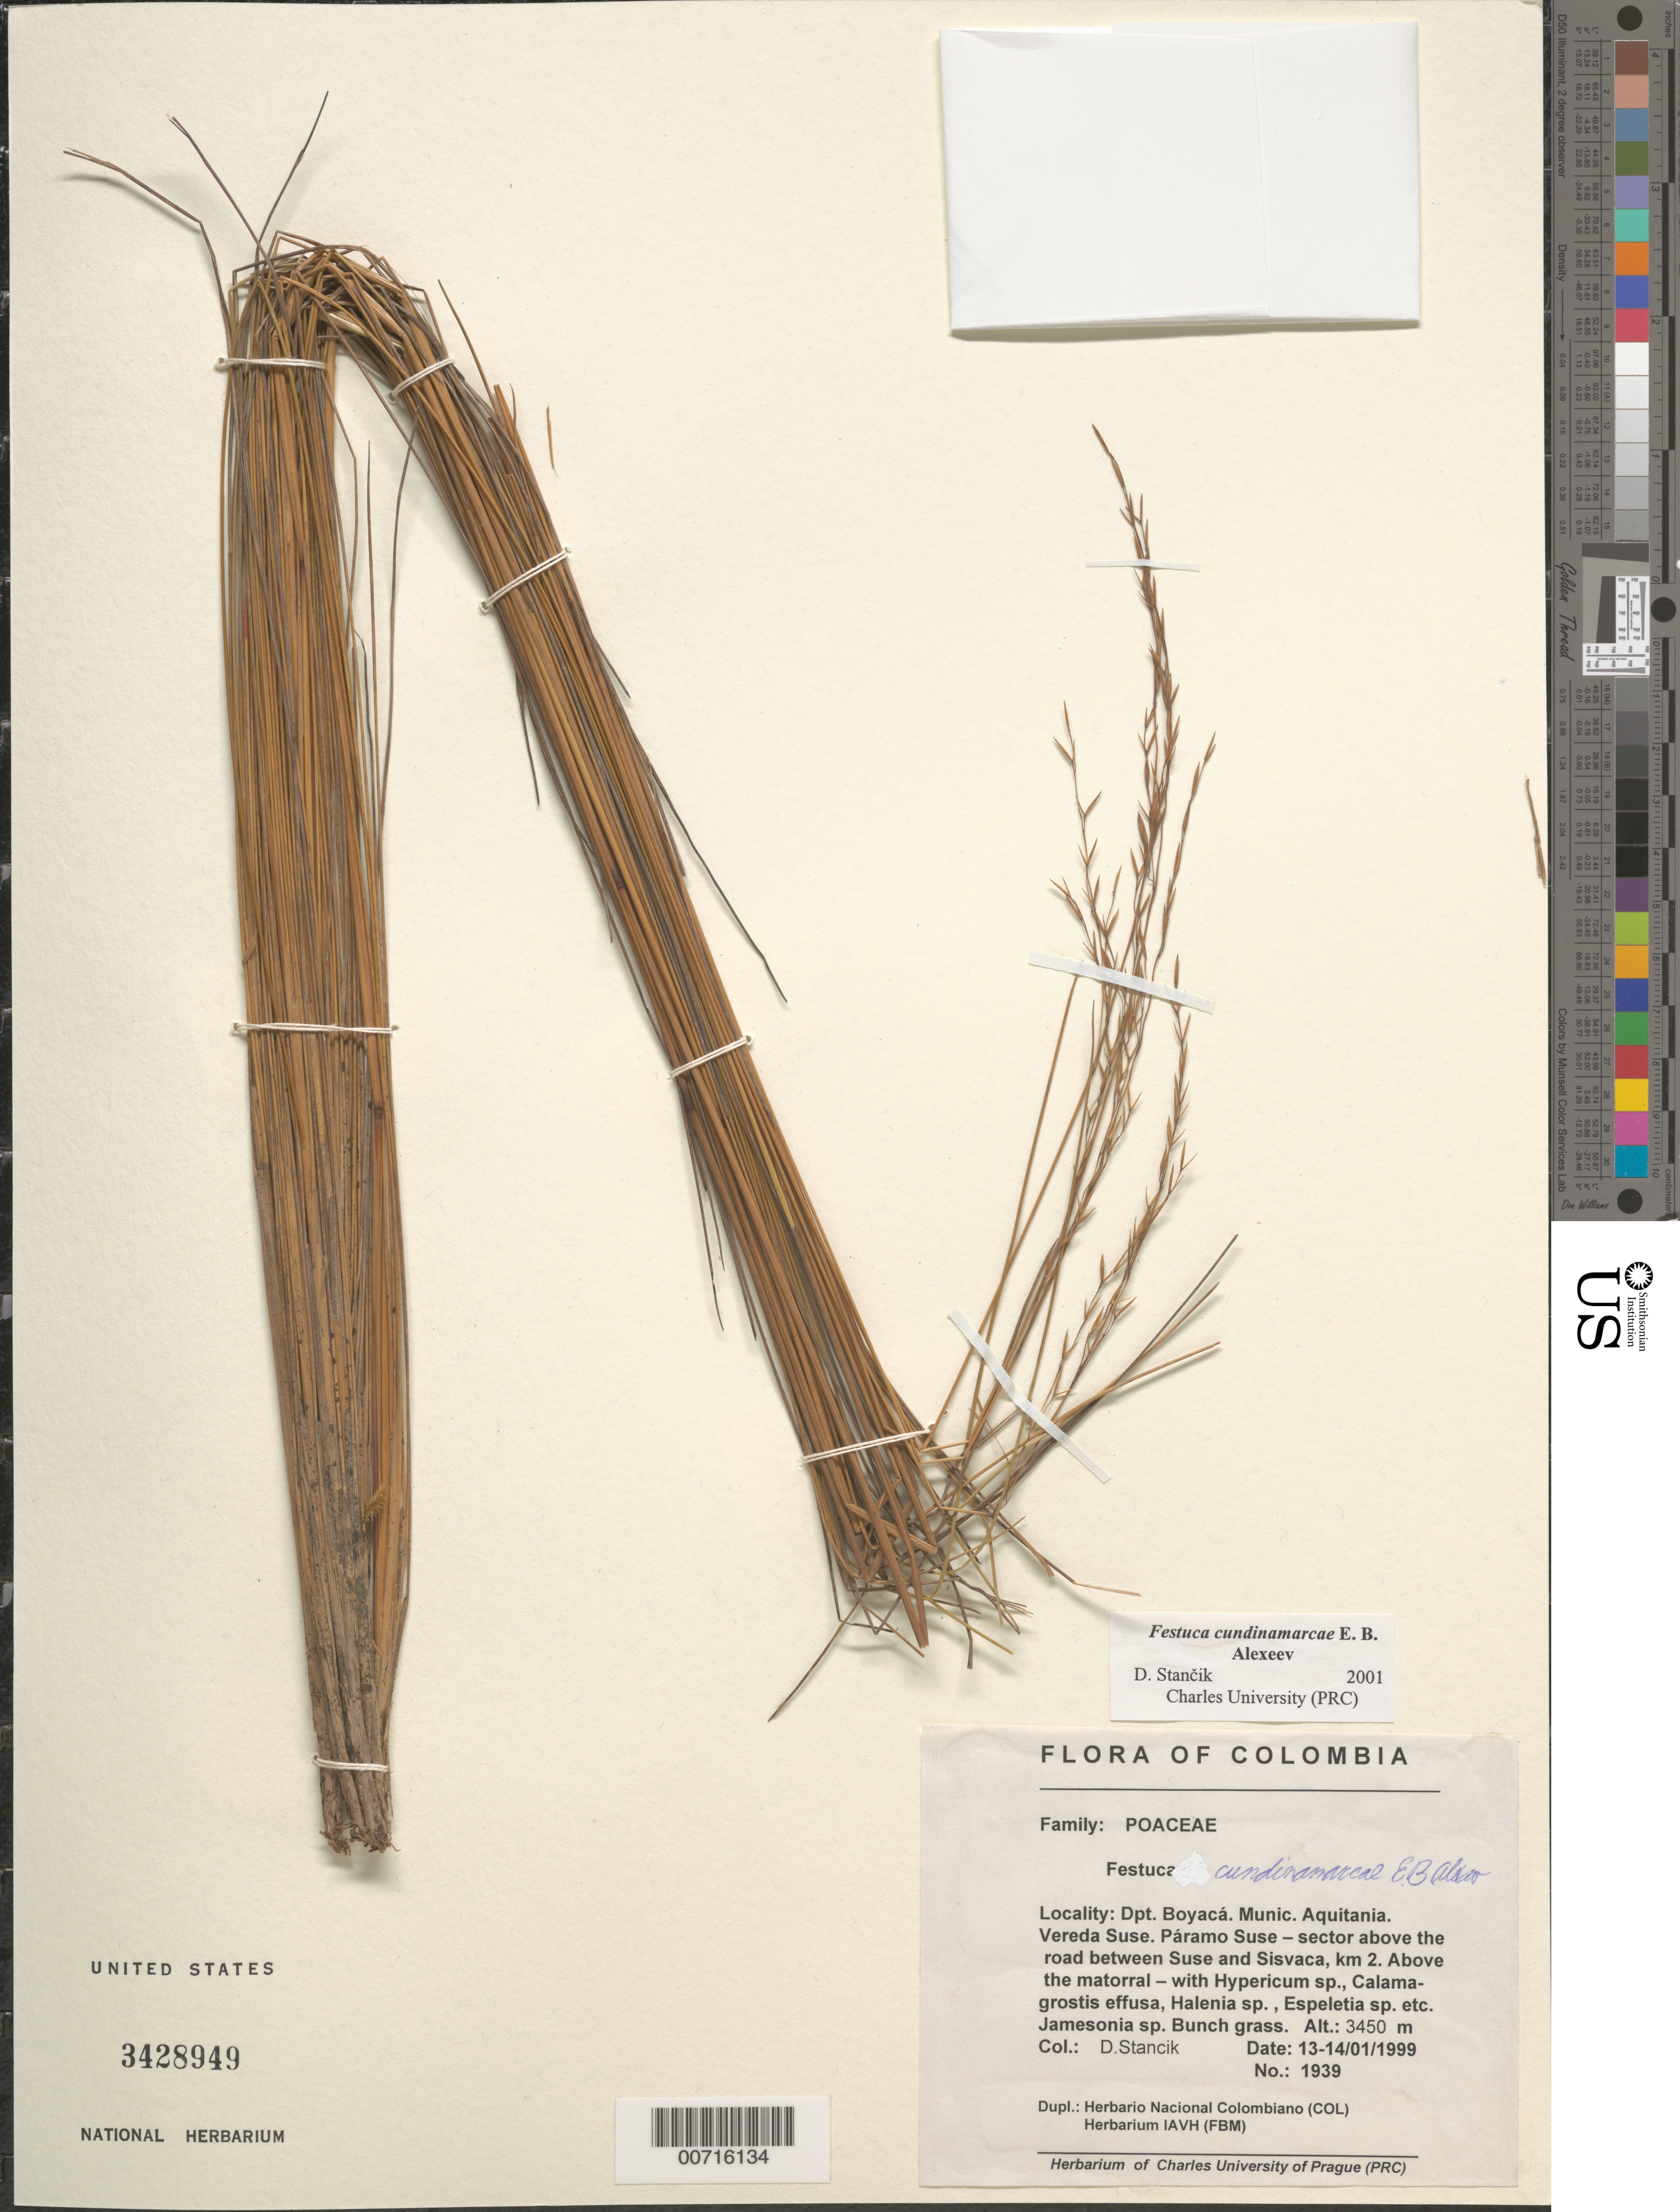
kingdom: Plantae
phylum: Tracheophyta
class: Liliopsida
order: Poales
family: Poaceae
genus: Festuca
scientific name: Festuca cundinamarcae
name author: E.B. Alexeev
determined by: Stancik, D.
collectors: D. Stancik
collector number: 1939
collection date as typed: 13 Jan 1999 to 14 Jan 1999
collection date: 1999-01-13/1999-01-14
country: Colombia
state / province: Boyacá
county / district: Aquitania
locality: Vereda Suse. Paramo Suse - sector above the road between Suse and Sisvaca, km 2.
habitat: Above the matorral - Hypericum sp. Calamagrostis effusa, Halenia sp., Espeletia sp., Jamesonia sp. Bunch grass.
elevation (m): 3450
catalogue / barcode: US 3428949